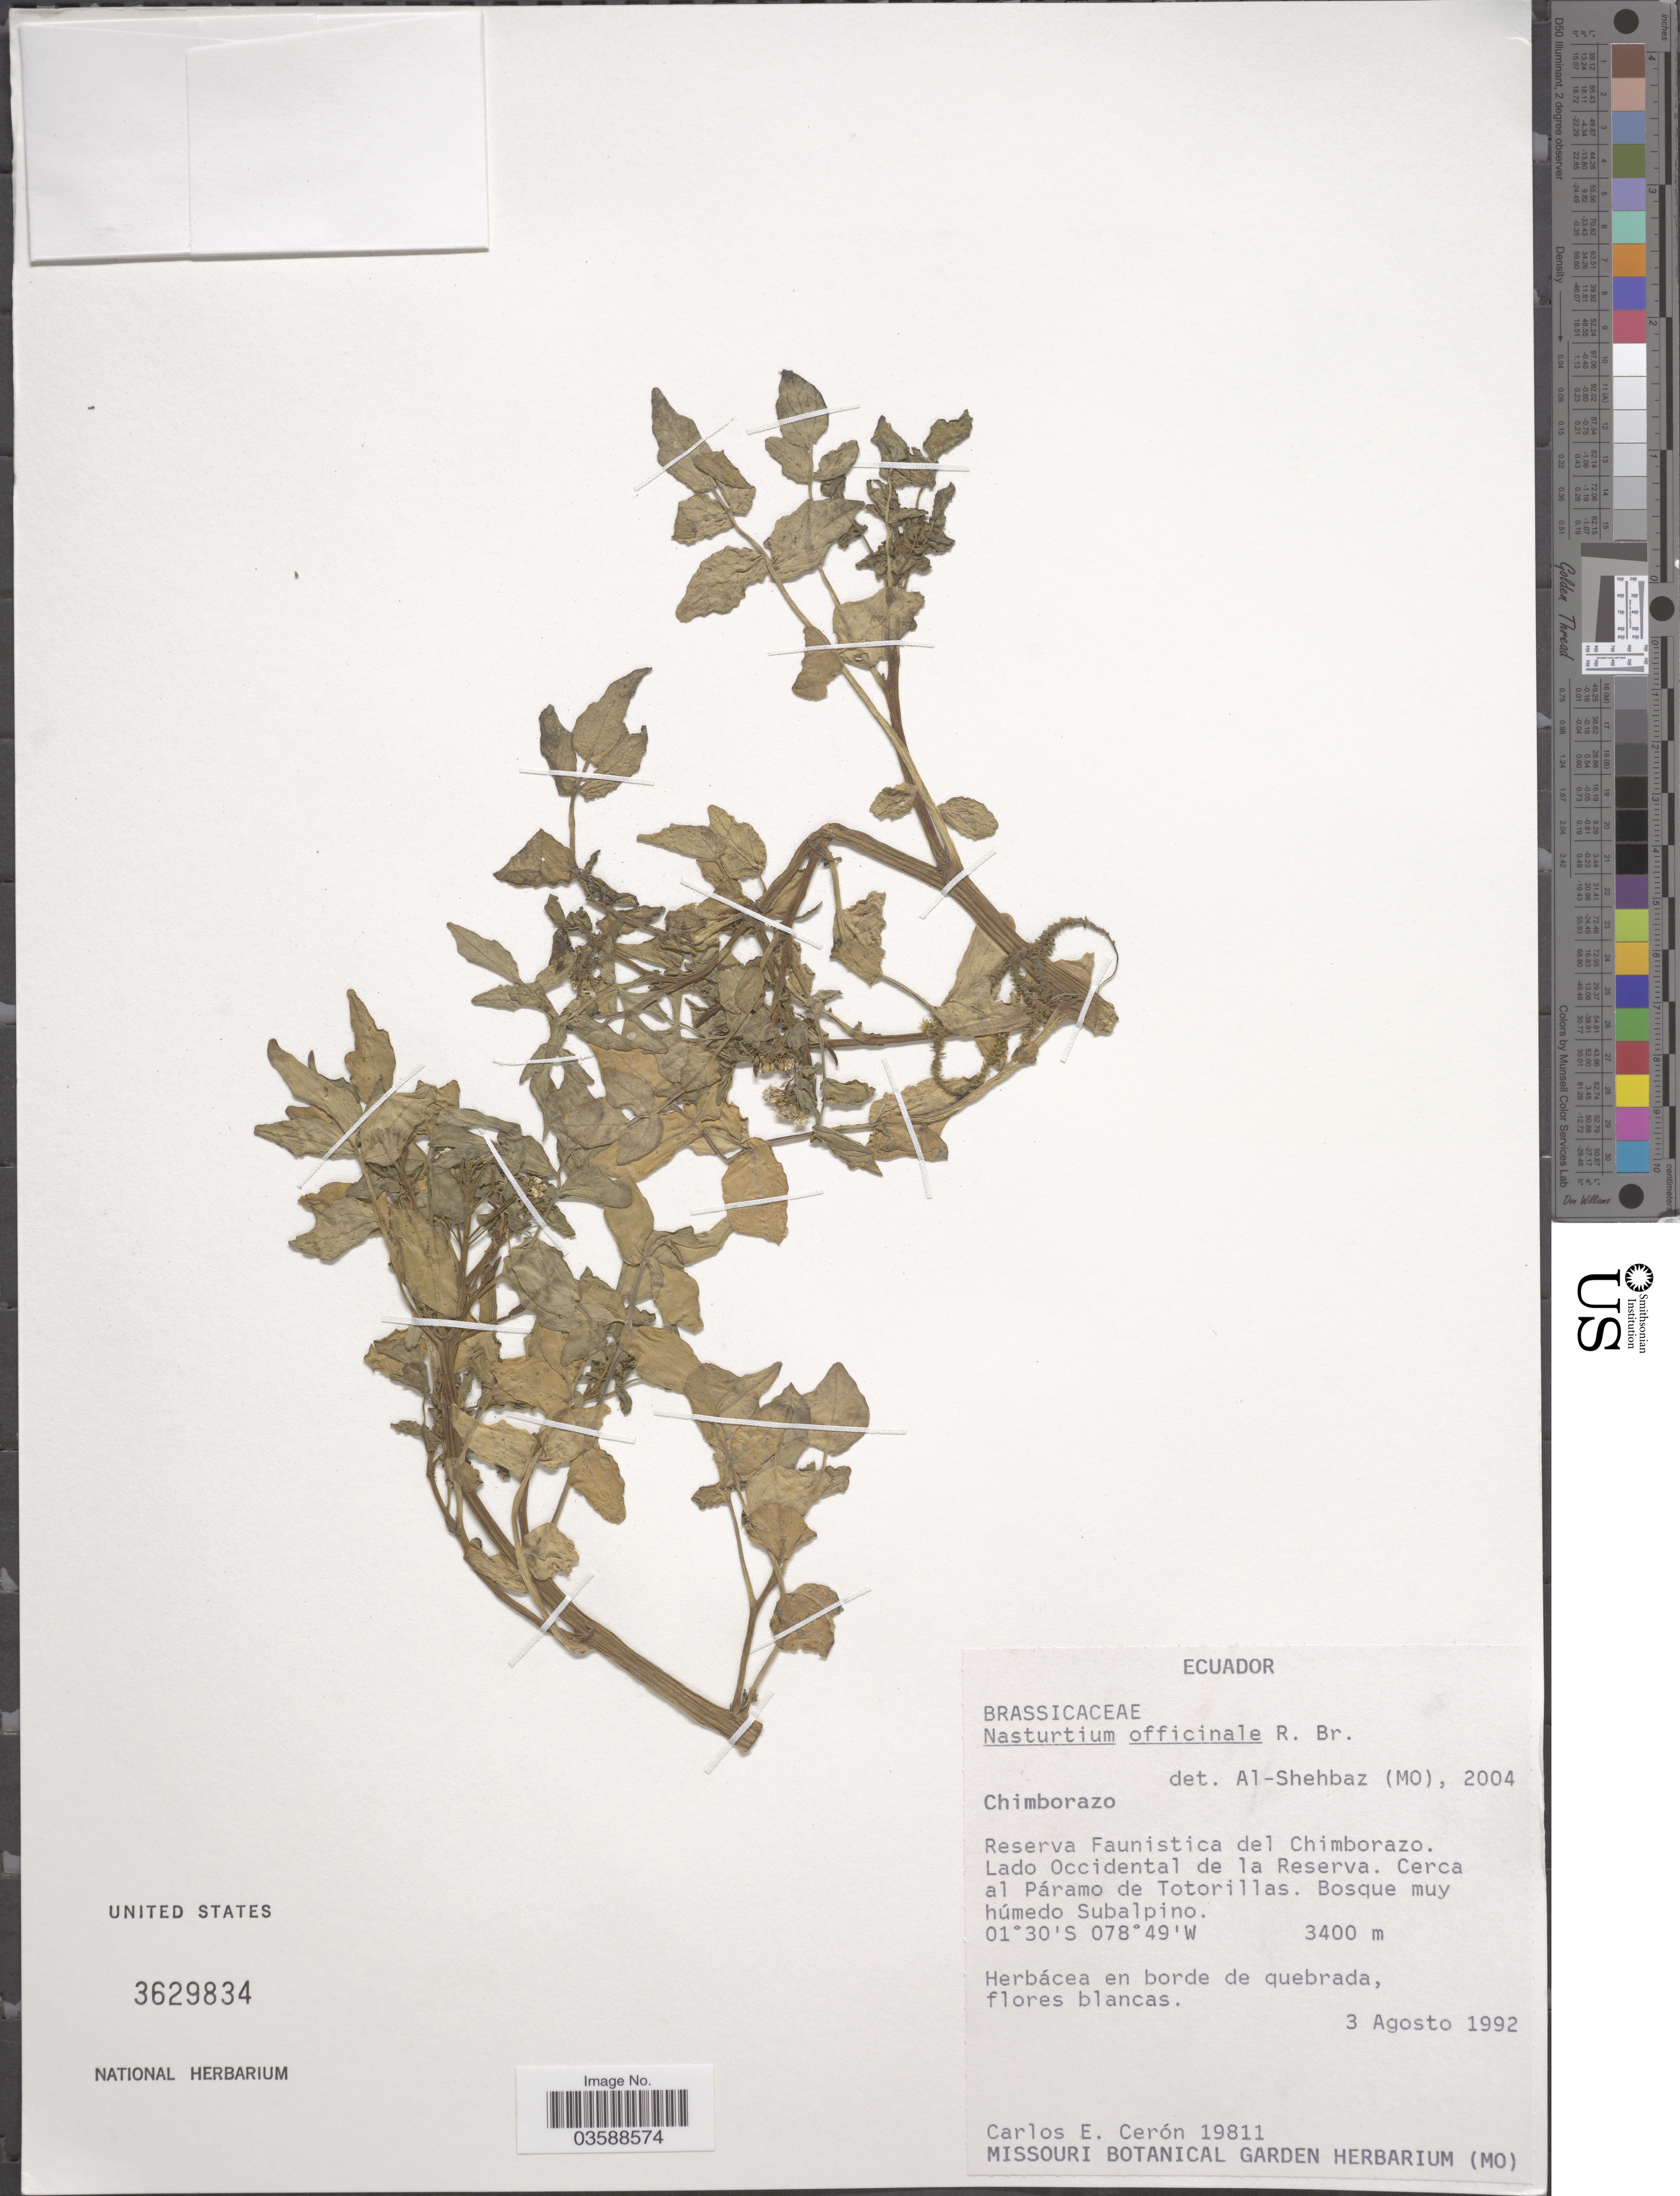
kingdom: Plantae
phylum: Tracheophyta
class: Magnoliopsida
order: Brassicales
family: Brassicaceae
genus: Nasturtium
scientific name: Nasturtium officinale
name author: R. Br.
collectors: C. E. Cerón M.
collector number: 19811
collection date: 1992-08-03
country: Ecuador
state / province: Chimborazo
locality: Reserva Faunistica del Chimborazo. Lado Occidental de la Reserva. Cerca al Páramo de Totorillas.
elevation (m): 3400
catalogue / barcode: US 3629834